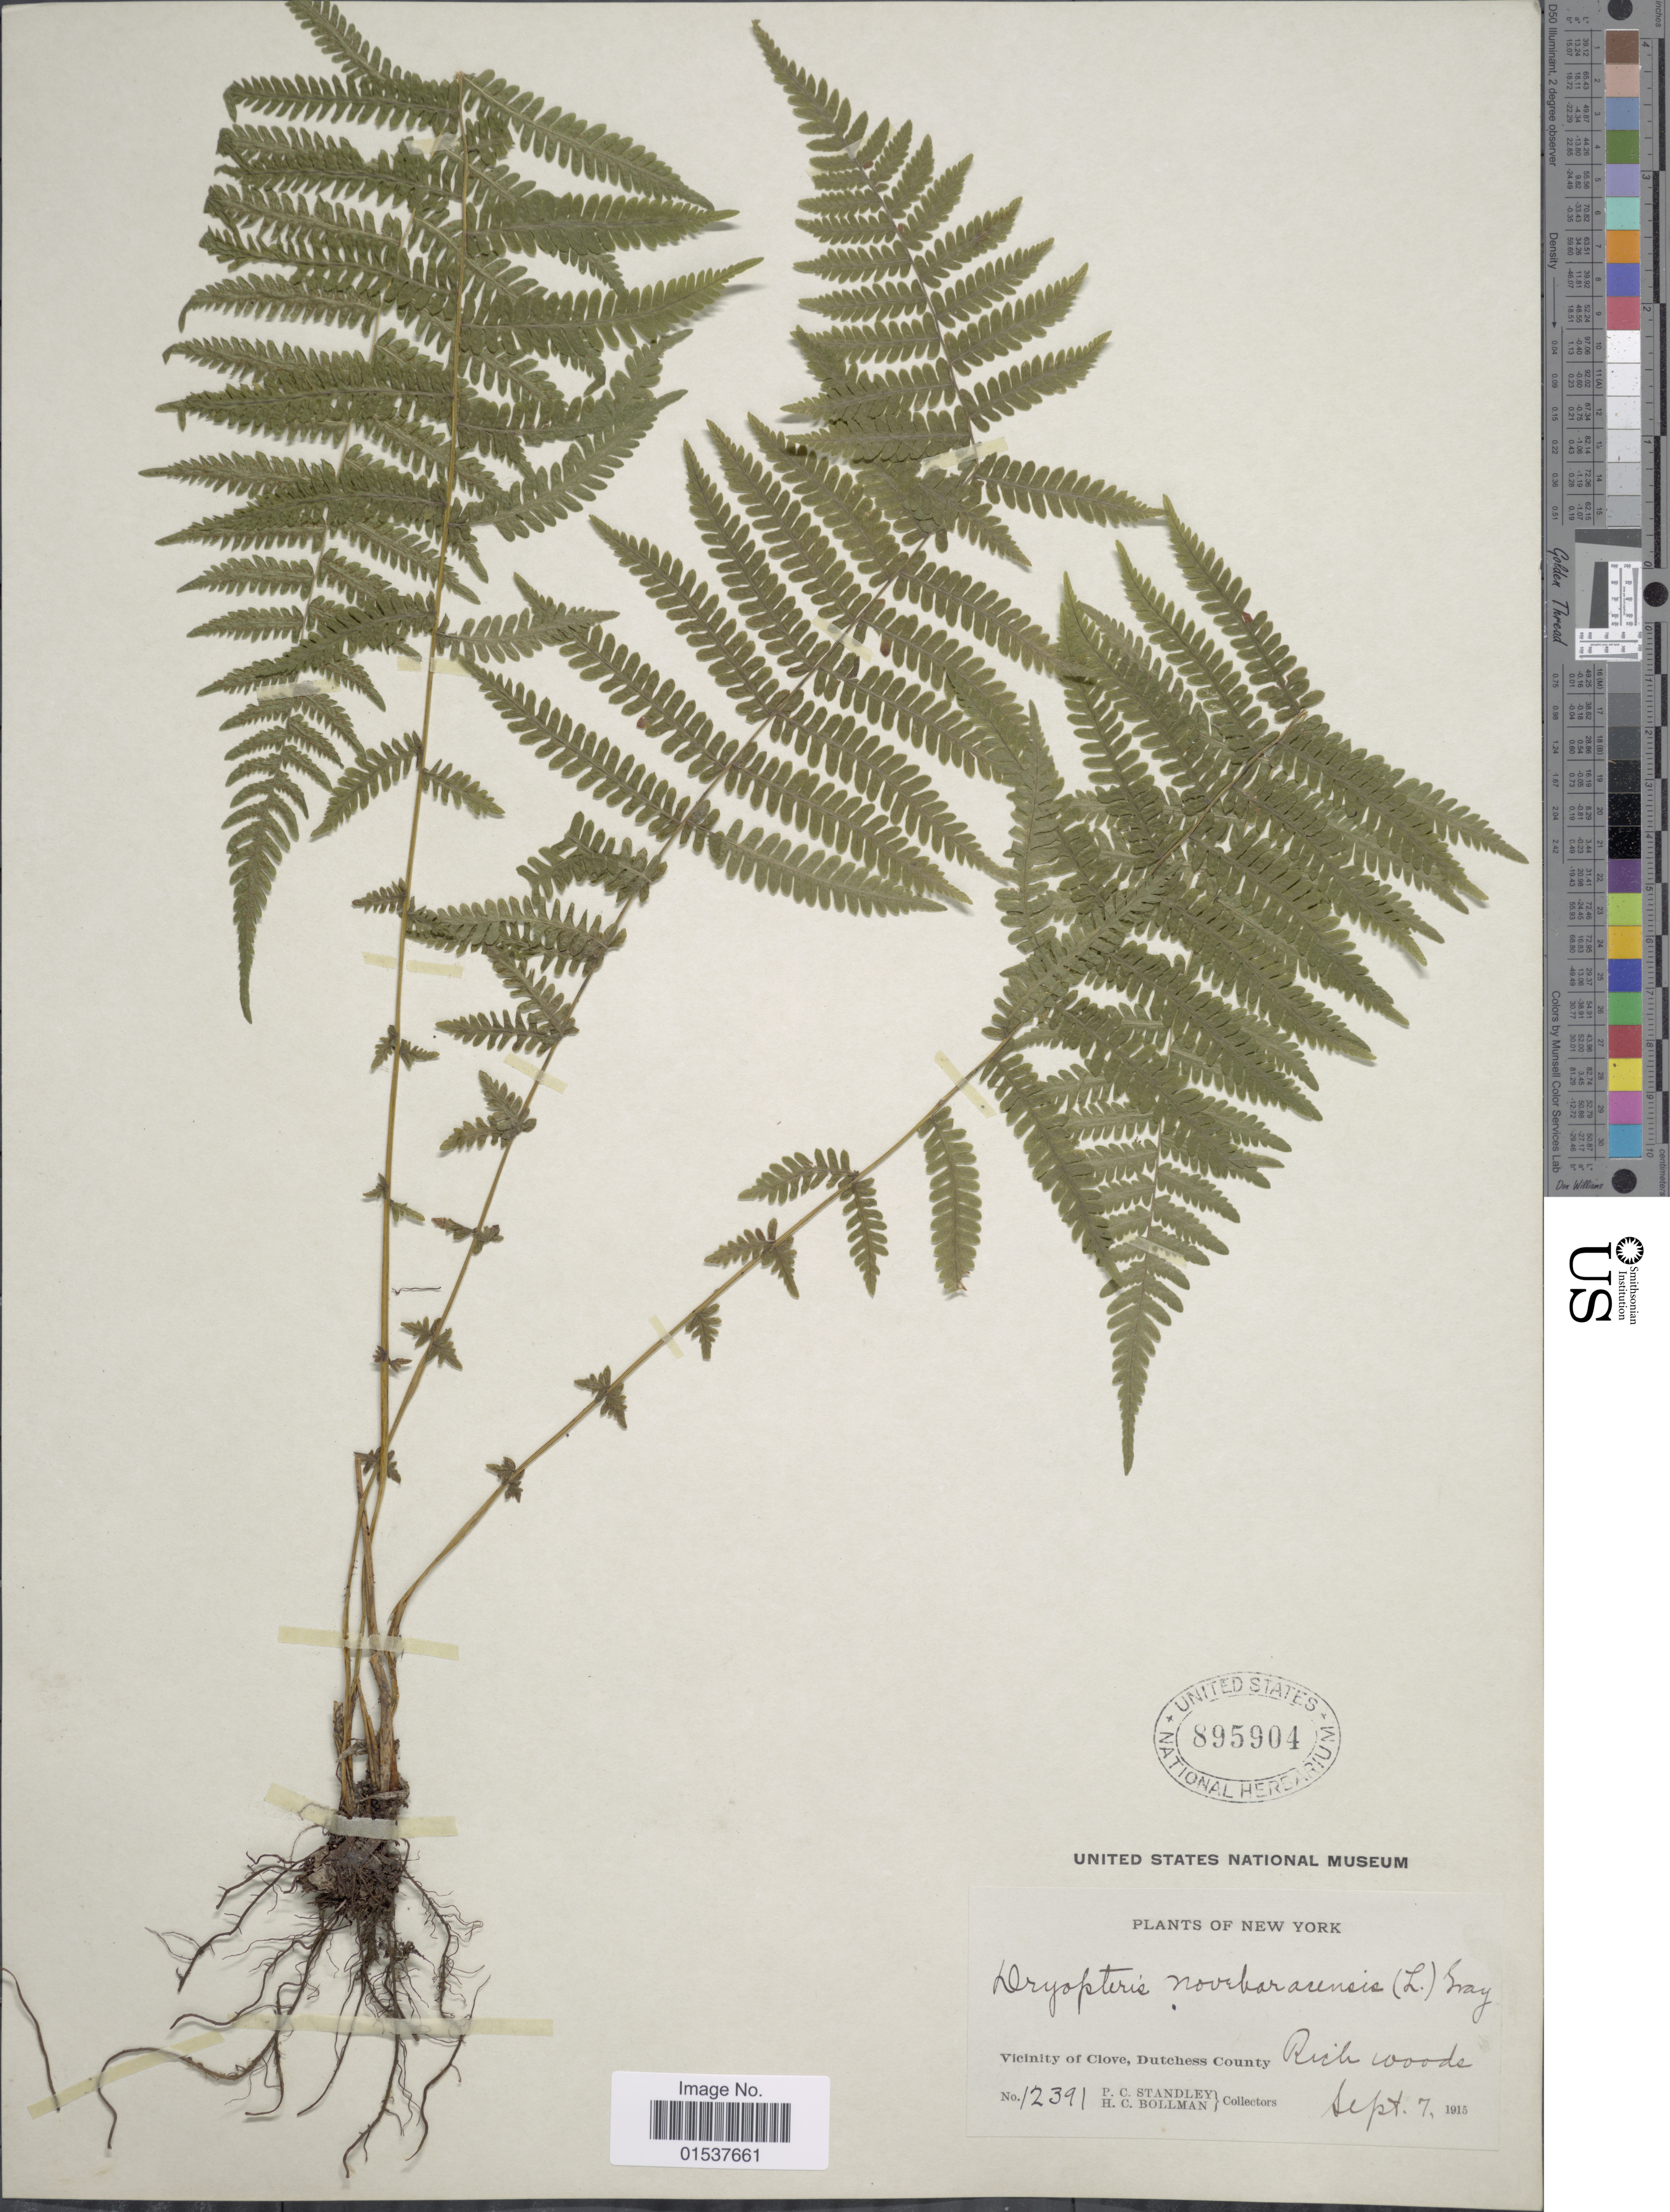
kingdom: Plantae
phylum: Tracheophyta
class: Polypodiopsida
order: Polypodiales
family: Thelypteridaceae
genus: Parathelypteris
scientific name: Parathelypteris noveboracensis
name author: (L.) Ching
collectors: P. C. Standley & H. C. Bollman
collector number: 12391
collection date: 1915-09-07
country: United States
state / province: New York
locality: Vicinity of Clove, Dutchess County, Rich woods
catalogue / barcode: US 895904